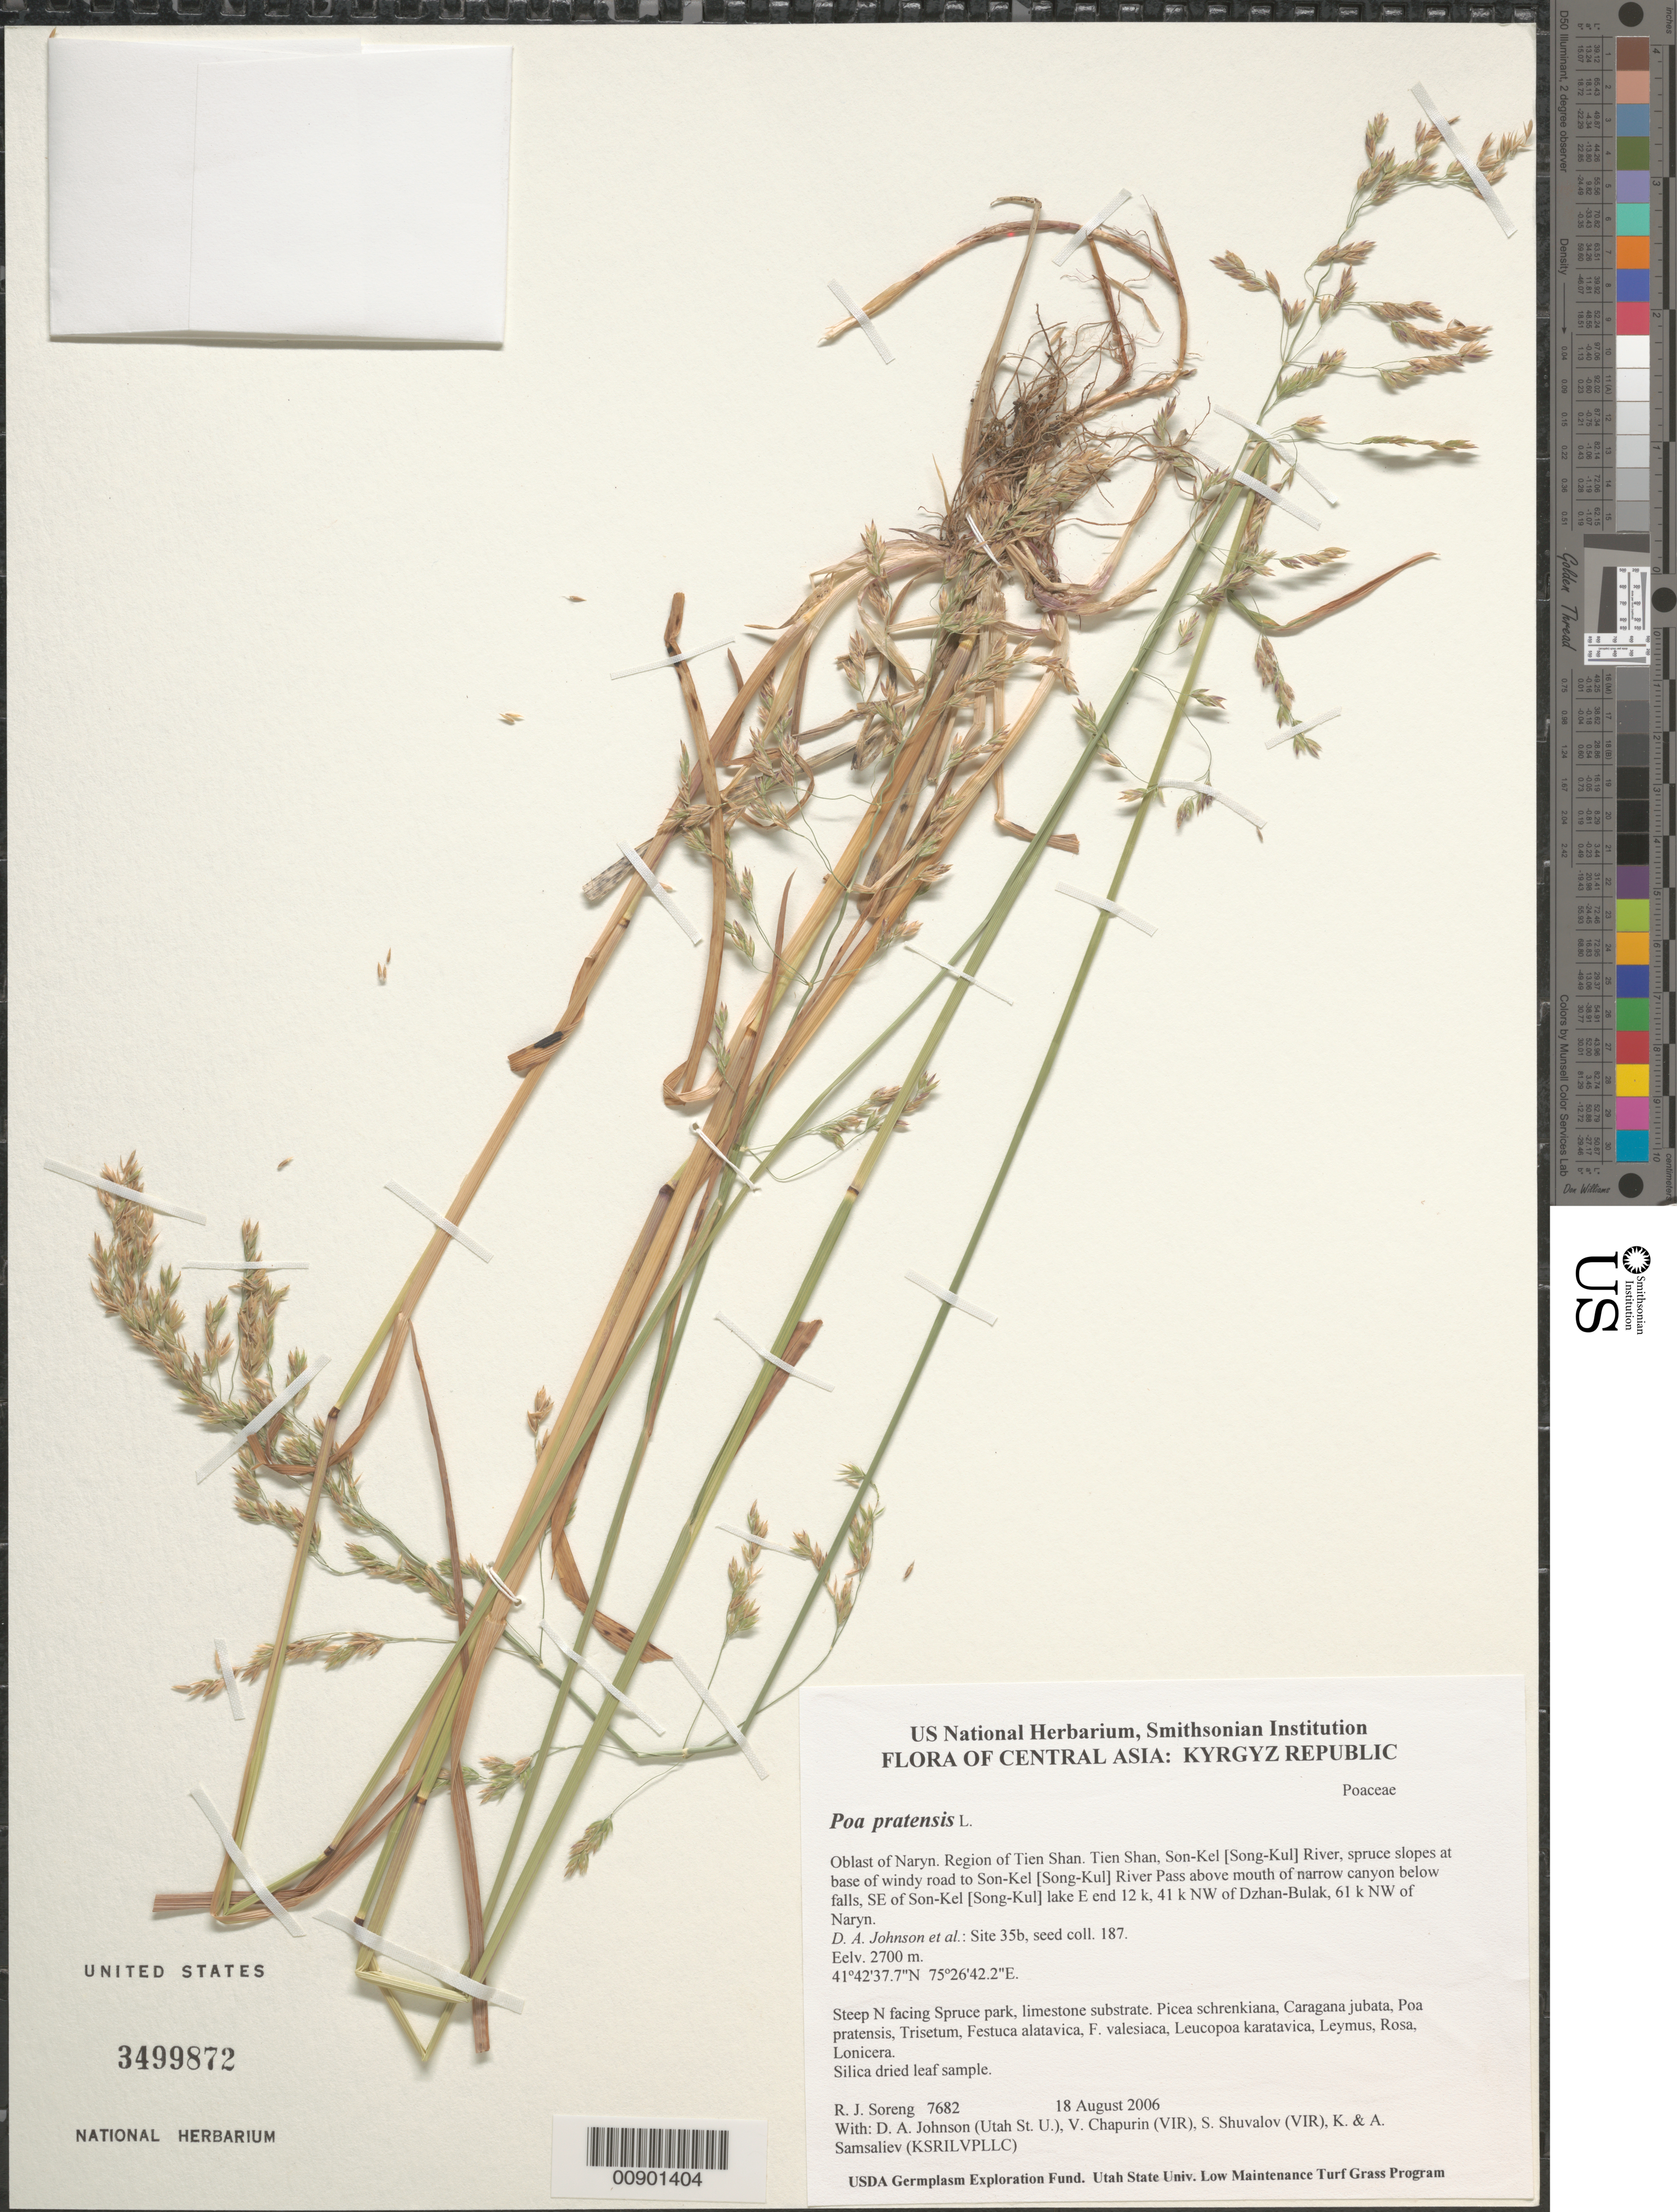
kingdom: Plantae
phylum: Tracheophyta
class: Liliopsida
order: Poales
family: Poaceae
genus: Poa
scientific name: Poa pratensis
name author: L.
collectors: R. J. Soreng, D. Johnson, S. Shuvalov, V. Chapurin, K. Samsaliev & A. Samsaliev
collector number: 7682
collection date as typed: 18 Aug 2006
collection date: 2006-08-18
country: Kyrgyzstan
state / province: Naryn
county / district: Tien Shan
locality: Tien Shan, Son-Kel River, spruce slopes at base of windy road to Son-Kel River Pass above mouth of narrow canyon below falls, SE of Son-Kel lake E end 12 k, 41 km NW of Dzhan-Bulak, 61 km NW of Naryn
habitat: Steep N facing Spruce park, limestone substrate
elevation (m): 2700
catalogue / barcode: US 3499872